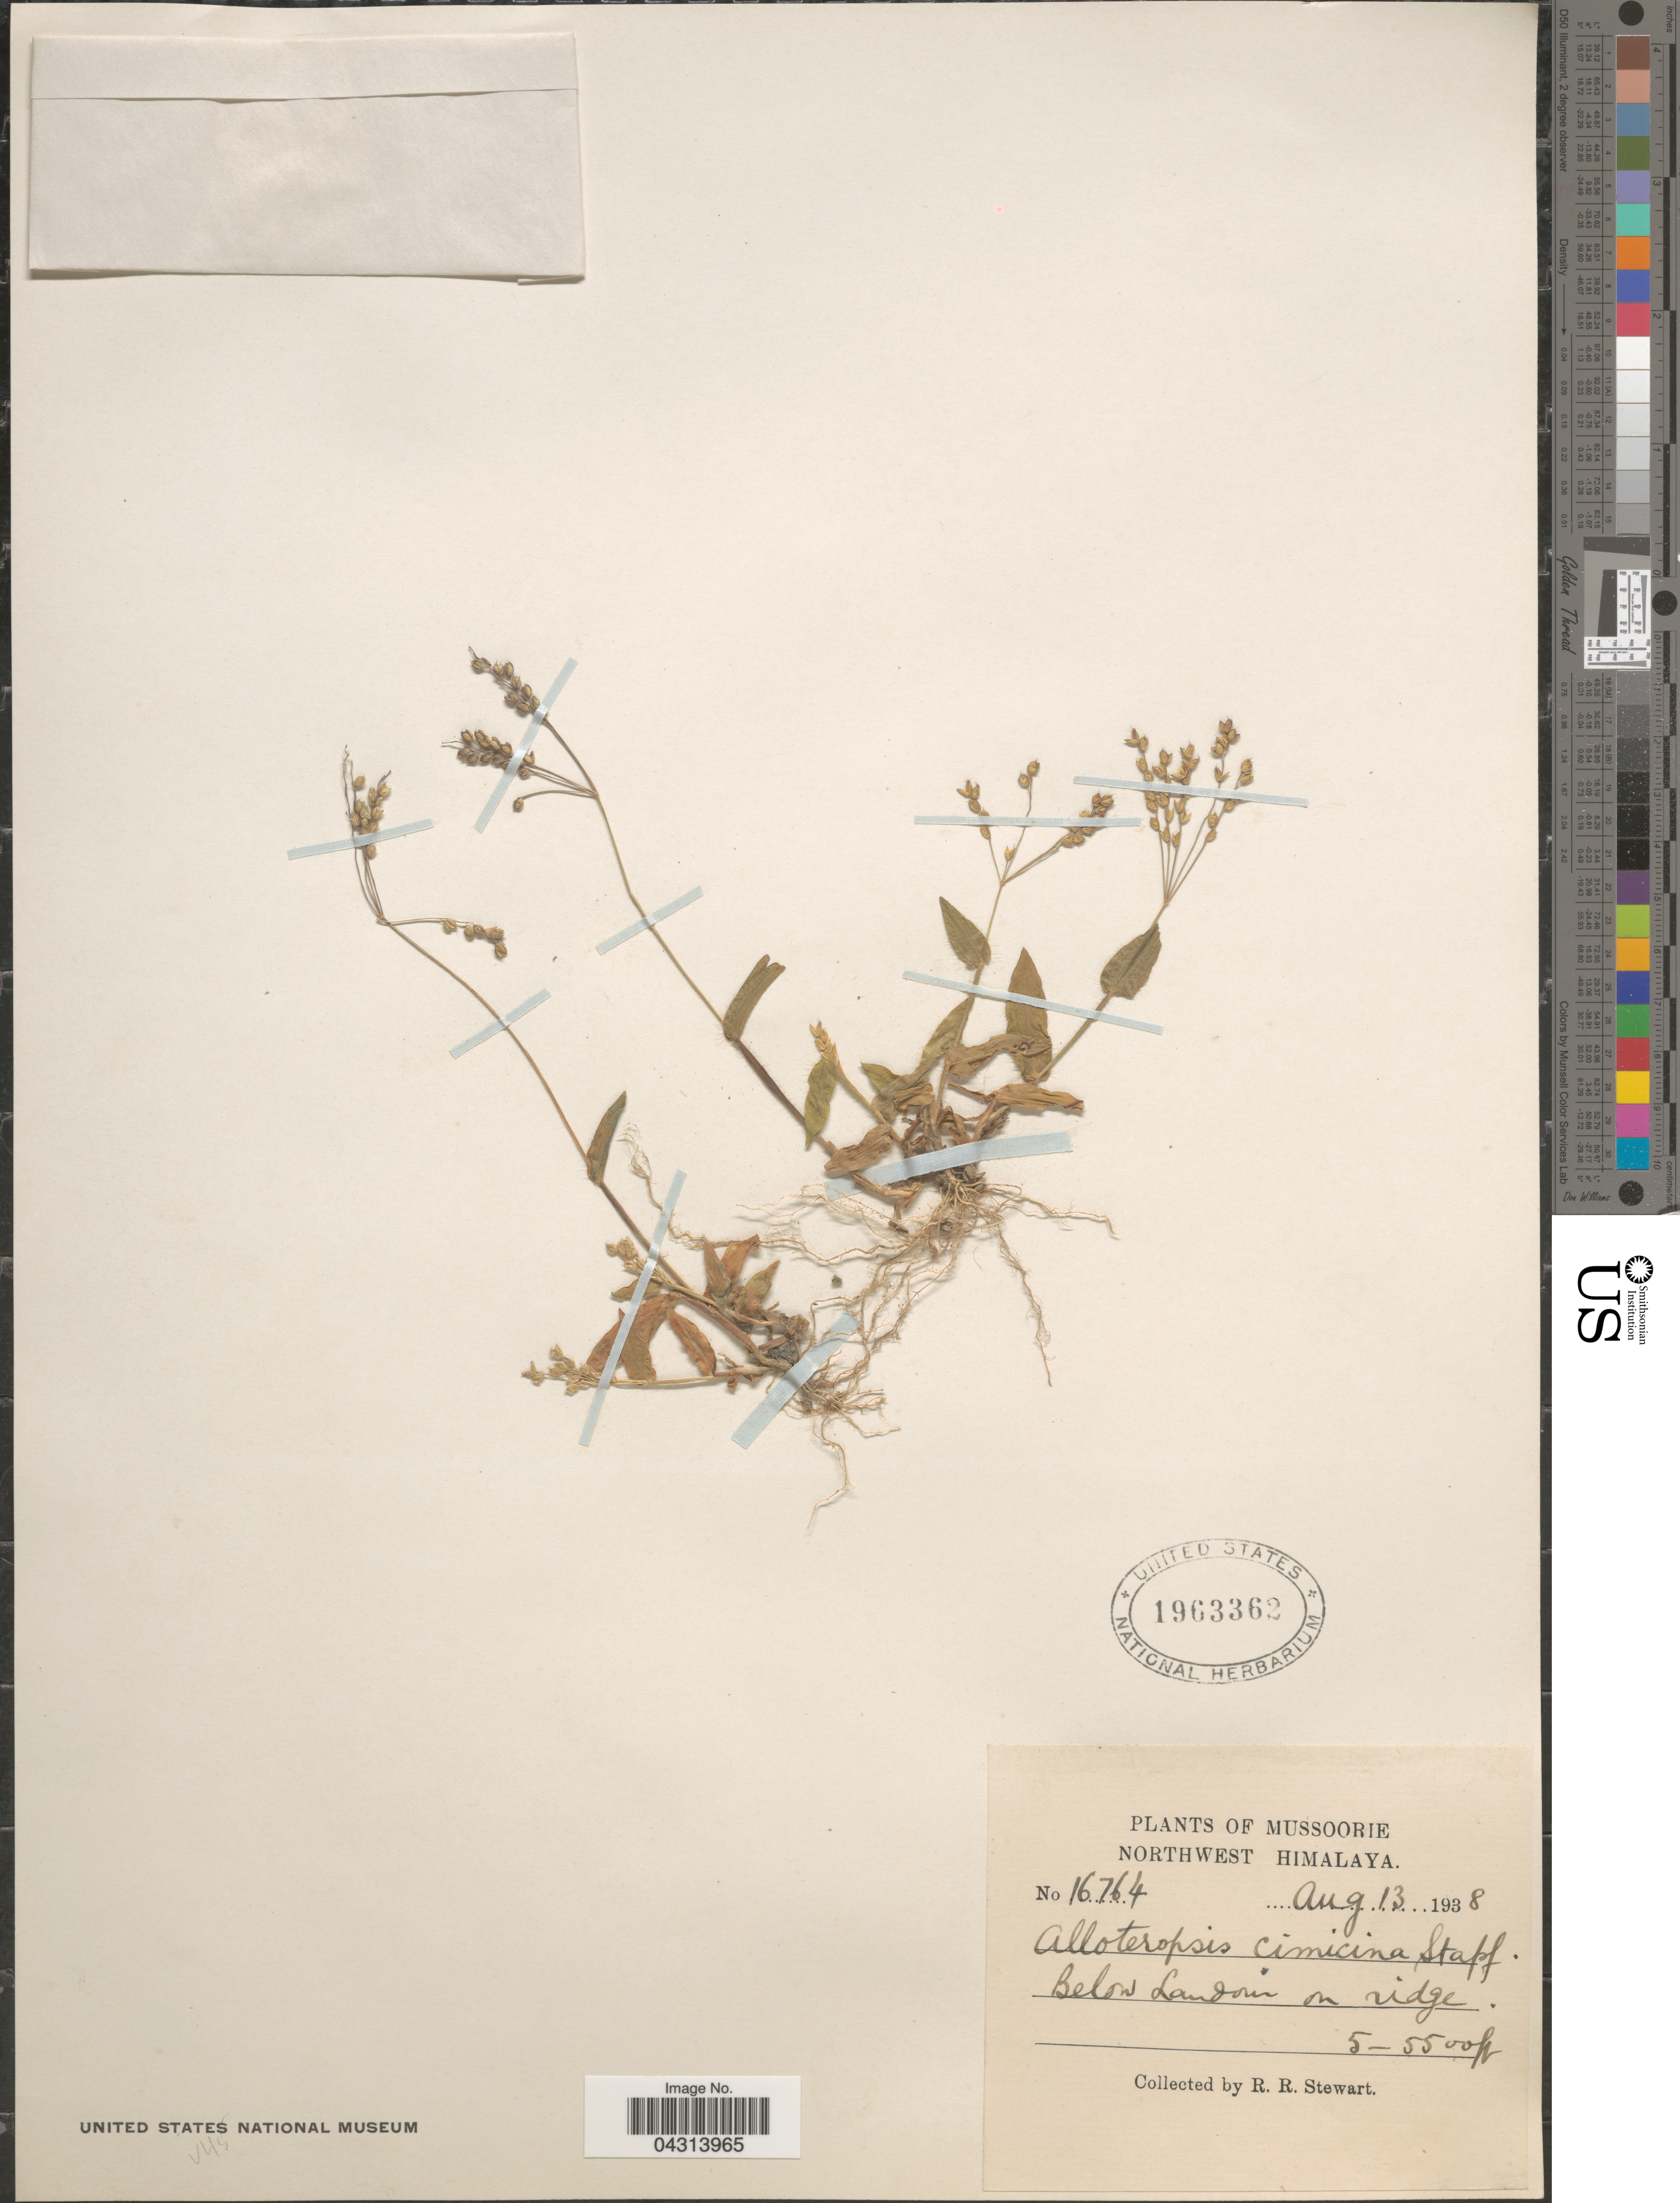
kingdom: Plantae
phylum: Tracheophyta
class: Liliopsida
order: Poales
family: Poaceae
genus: Alloteropsis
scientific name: Alloteropsis cimicina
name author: (L.) Stapf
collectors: R. Stewart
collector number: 16764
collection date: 1938-08-13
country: India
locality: Mussoorie. Northwest Himalaya. Below Landour on ridge.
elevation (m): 1524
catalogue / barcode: US 1963362